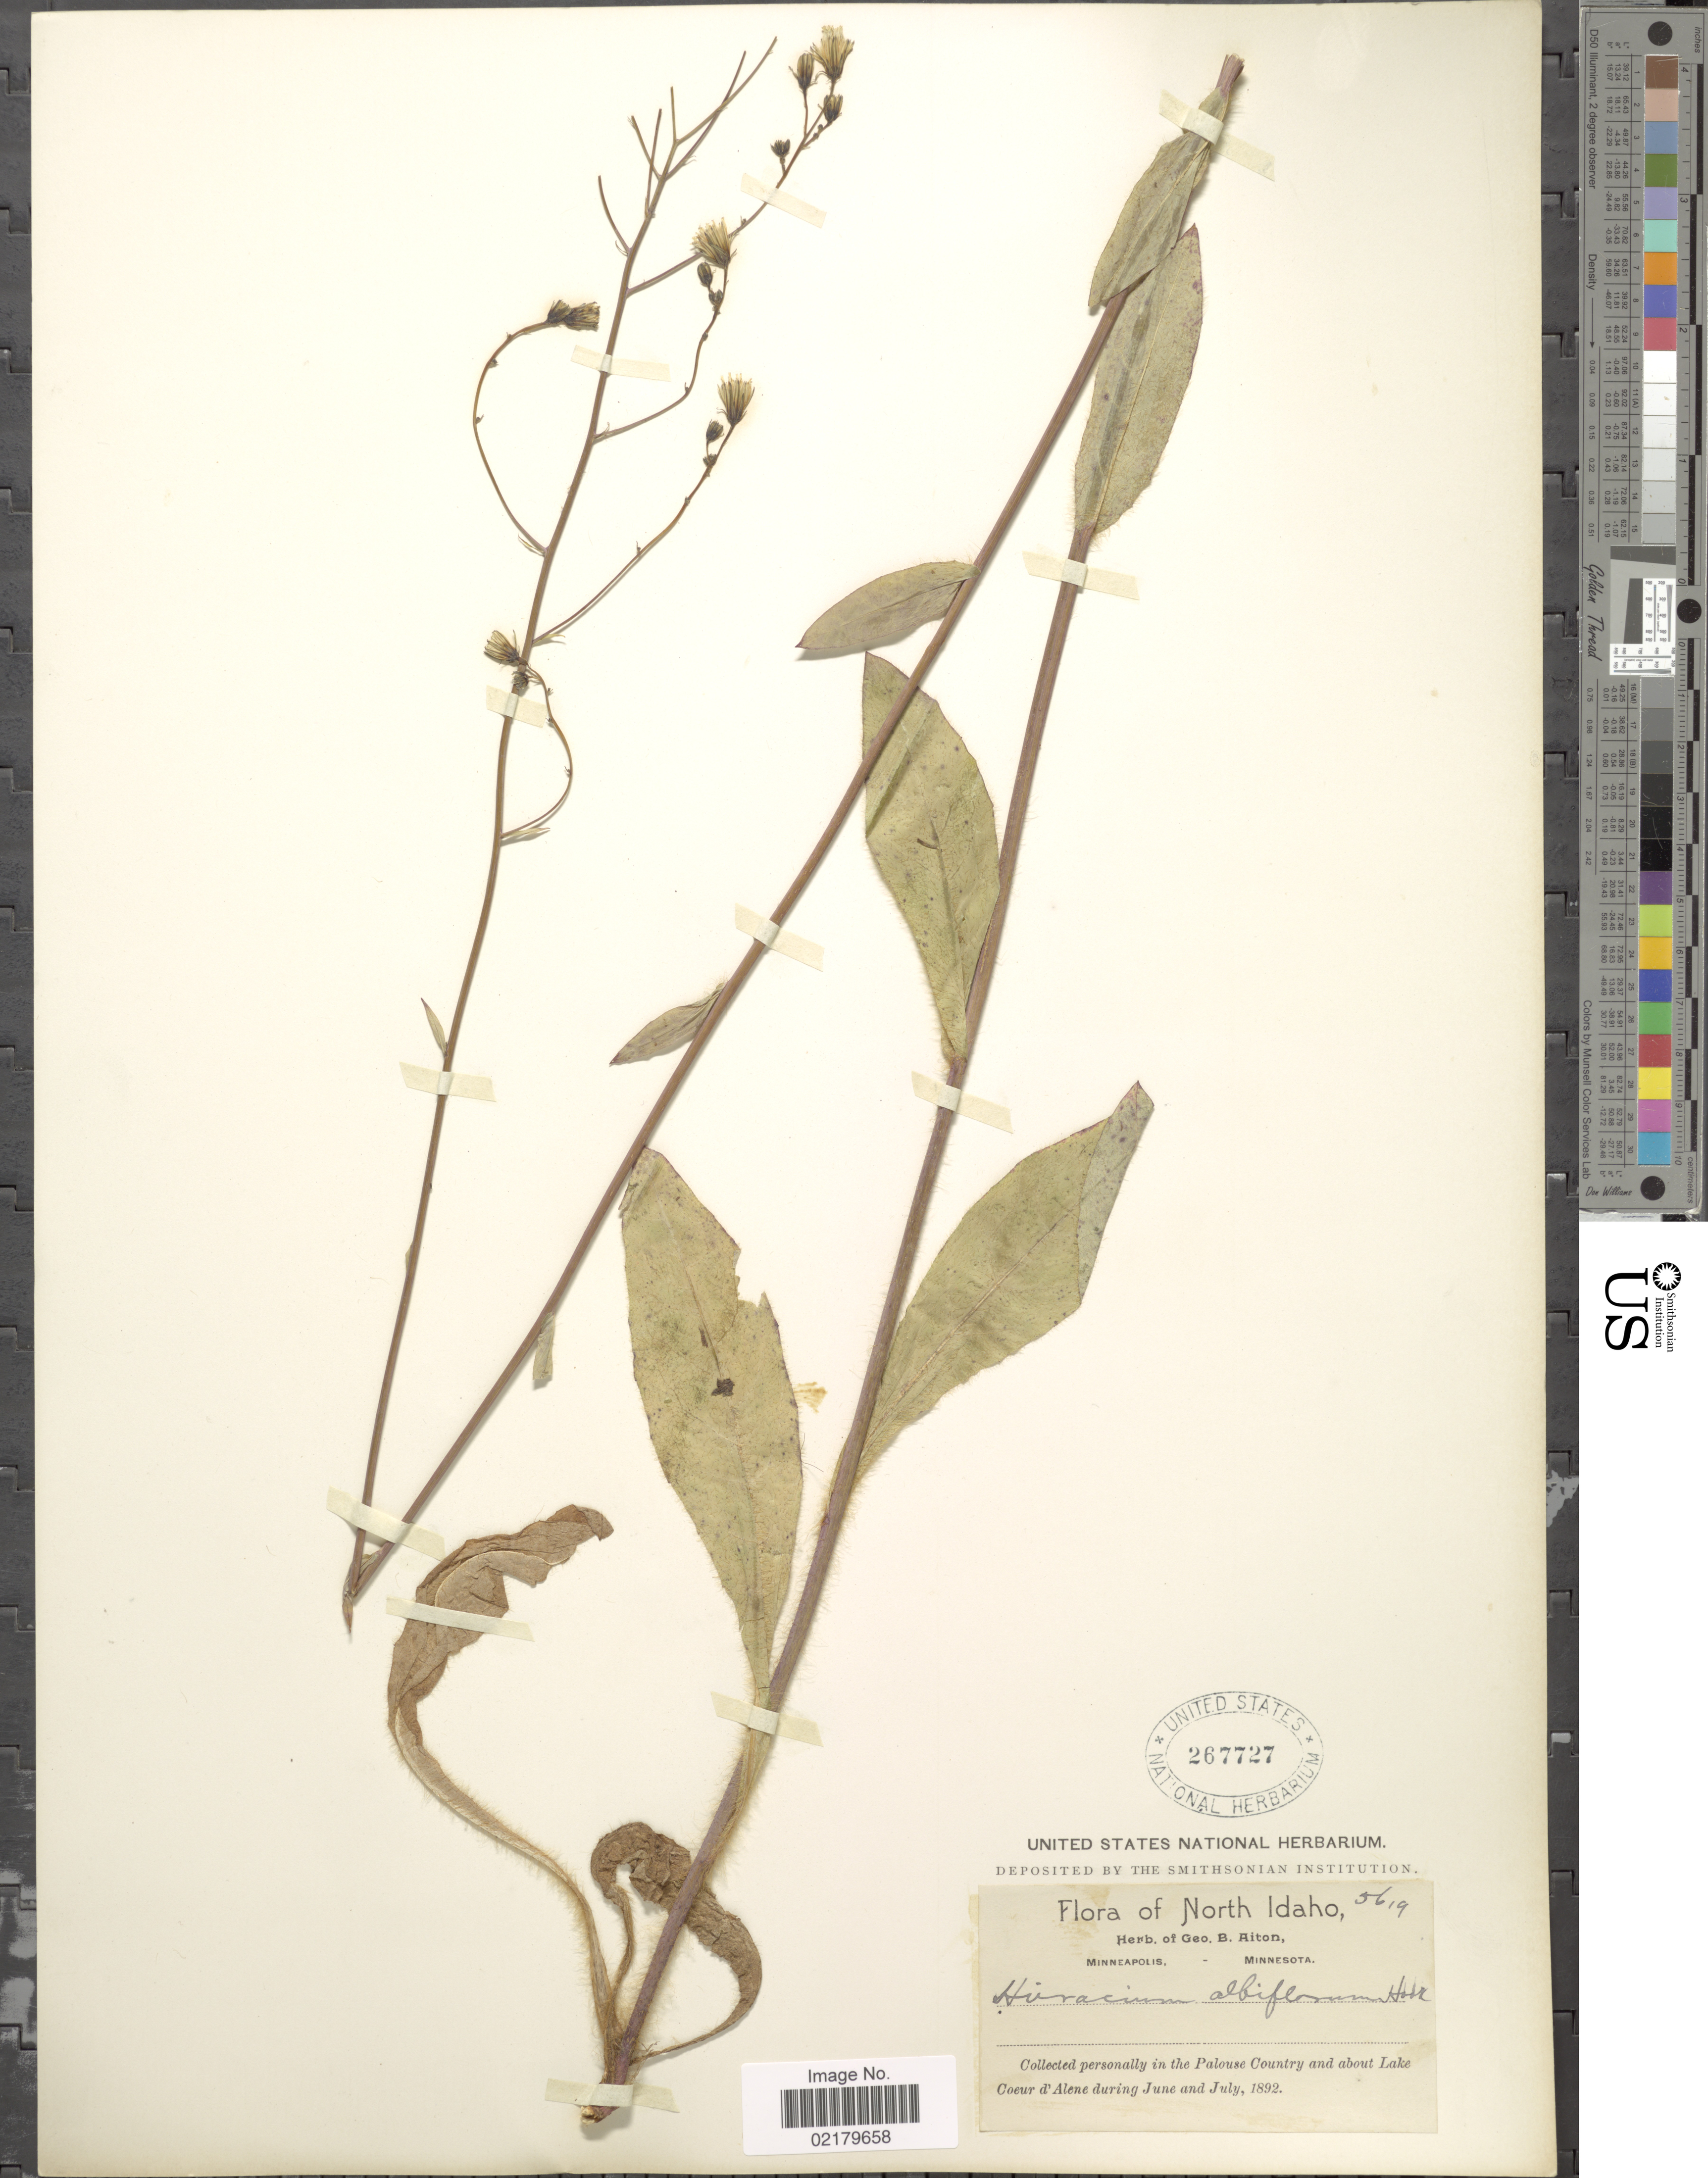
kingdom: Plantae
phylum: Tracheophyta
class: Magnoliopsida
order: Asterales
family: Asteraceae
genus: Hieracium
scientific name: Hieracium albiflorum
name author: Hook.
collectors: G. B. Hinton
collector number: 5619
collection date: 1892-06/1892-07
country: United States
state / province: Idaho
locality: North Idaho, In the Palouse Country and about Lake Coeur d'Alene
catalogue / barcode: US 267727